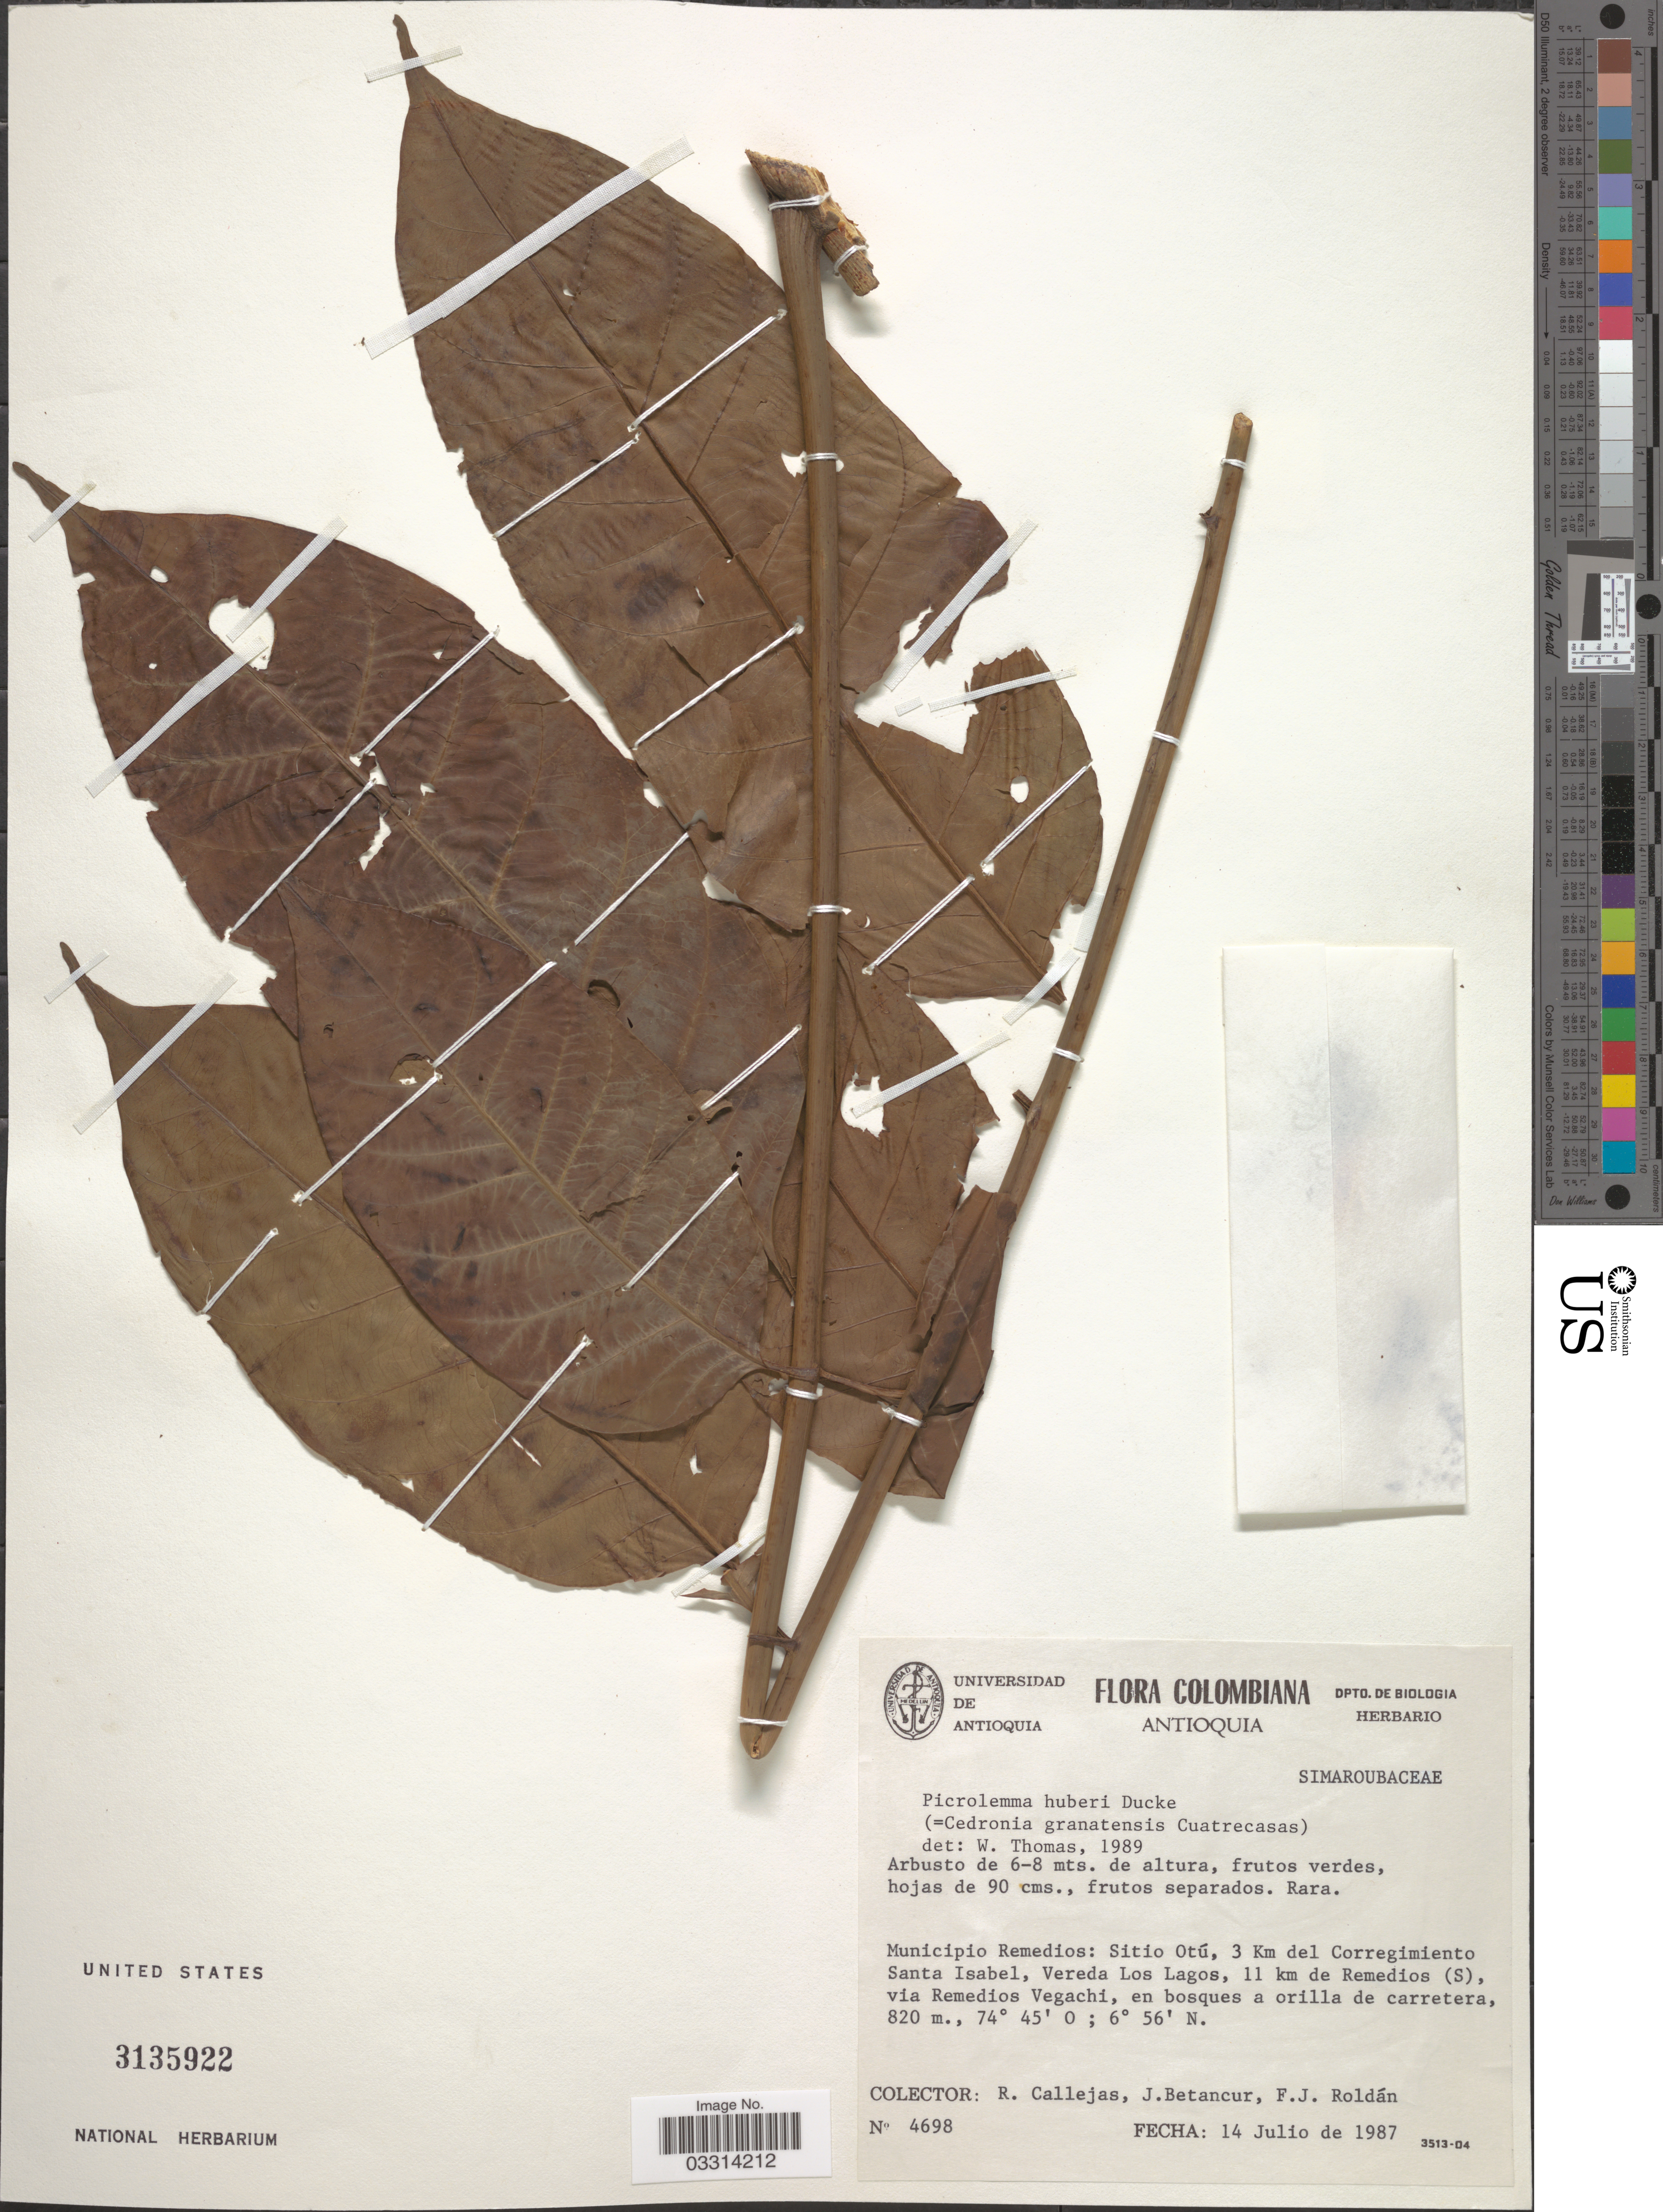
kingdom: Plantae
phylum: Tracheophyta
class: Magnoliopsida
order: Sapindales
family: Simaroubaceae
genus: Picrolemma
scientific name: Picrolemma huberi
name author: Ducke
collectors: R. Callejas, J. Betancur & F. J. Roldán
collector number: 4698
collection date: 1987-07-14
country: Colombia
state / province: Antioquia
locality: Municipio Remedios: Sitio Otú, 3 Km del Corregimiento Santa Isabel, Vereda Los Lagos, 11 km de Remedios (S), via Remedios Vegachi.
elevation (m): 820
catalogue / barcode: US 3135922